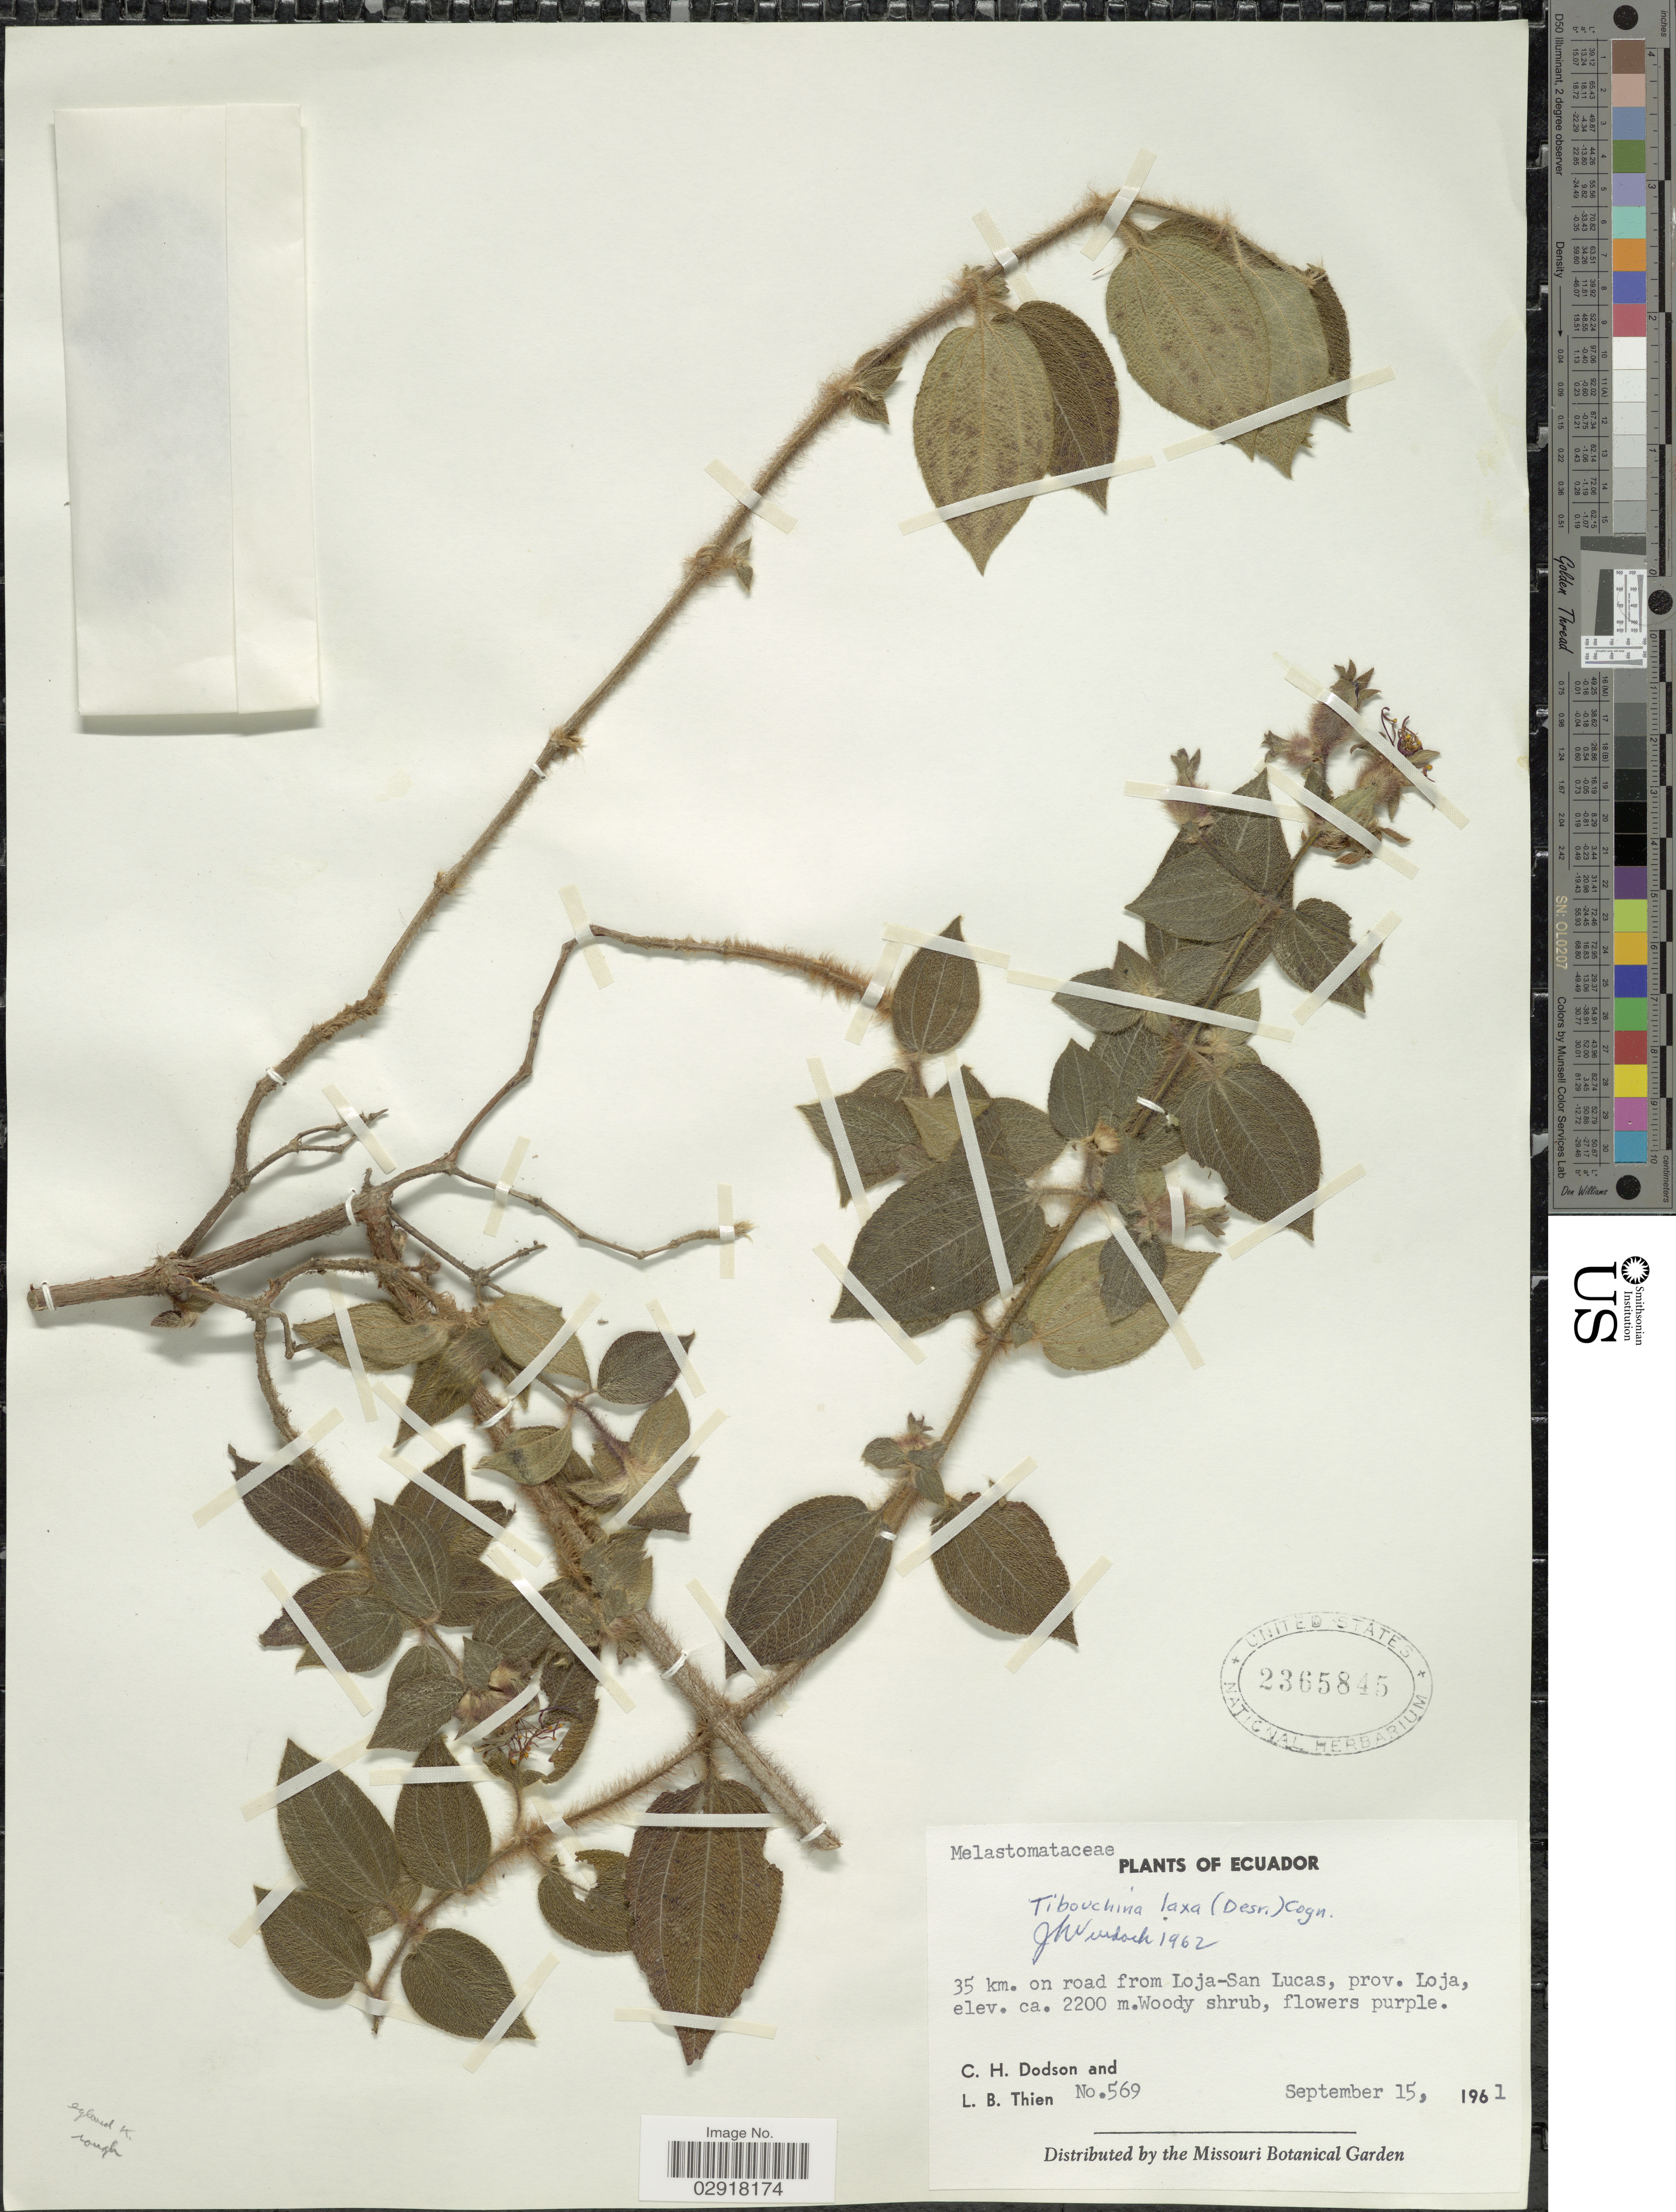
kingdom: Plantae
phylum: Tracheophyta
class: Magnoliopsida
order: Myrtales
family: Melastomataceae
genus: Chaetogastra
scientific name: Chaetogastra laxa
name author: (Desr.) P.J.F. Guim. & Michelang.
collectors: C. H. Dodson & L. Thien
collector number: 569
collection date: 1961-09-15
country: Ecuador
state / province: Loja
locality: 35 km. on road from Loja-San Lucas.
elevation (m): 2200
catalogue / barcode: US 2365845